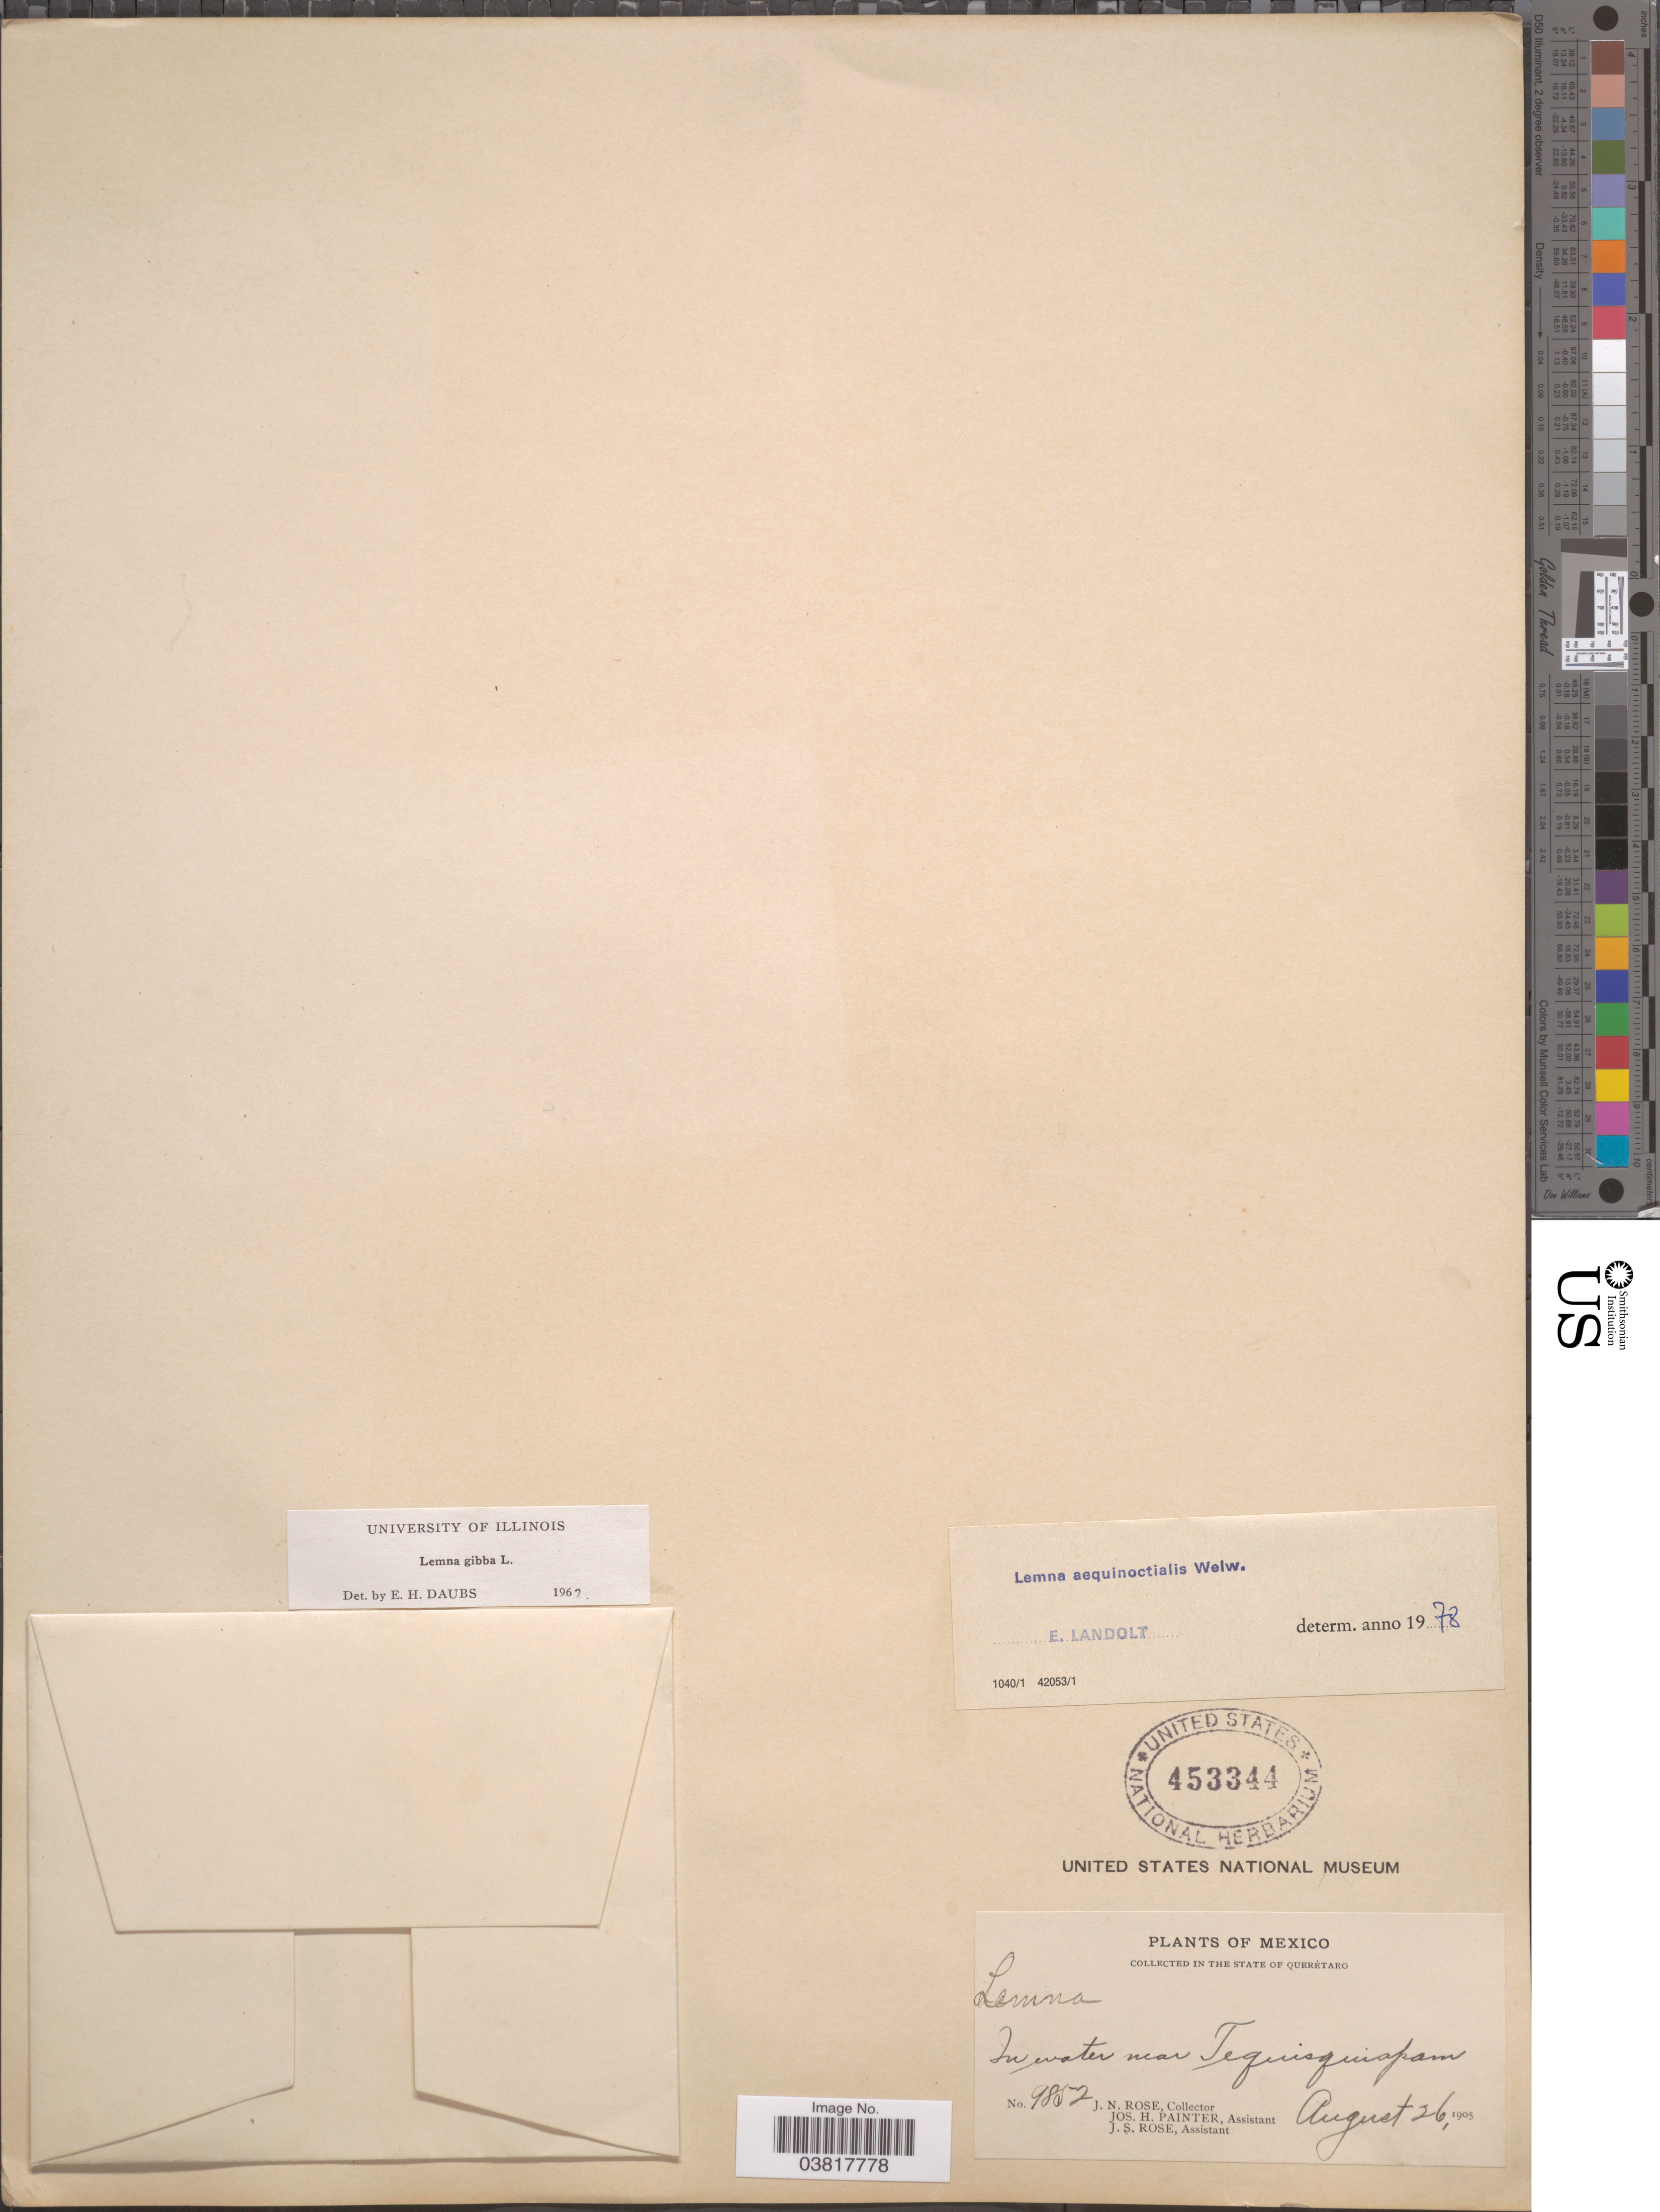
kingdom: Plantae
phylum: Tracheophyta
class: Liliopsida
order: Alismatales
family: Araceae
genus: Lemna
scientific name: Lemna aequinoctialis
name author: Welw.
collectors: J. N. Rose, J. H. Painter & J. S. Rose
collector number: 9852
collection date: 1905-08-26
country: Mexico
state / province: Querétaro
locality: Near Tequisquiapan.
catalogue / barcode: US 453344